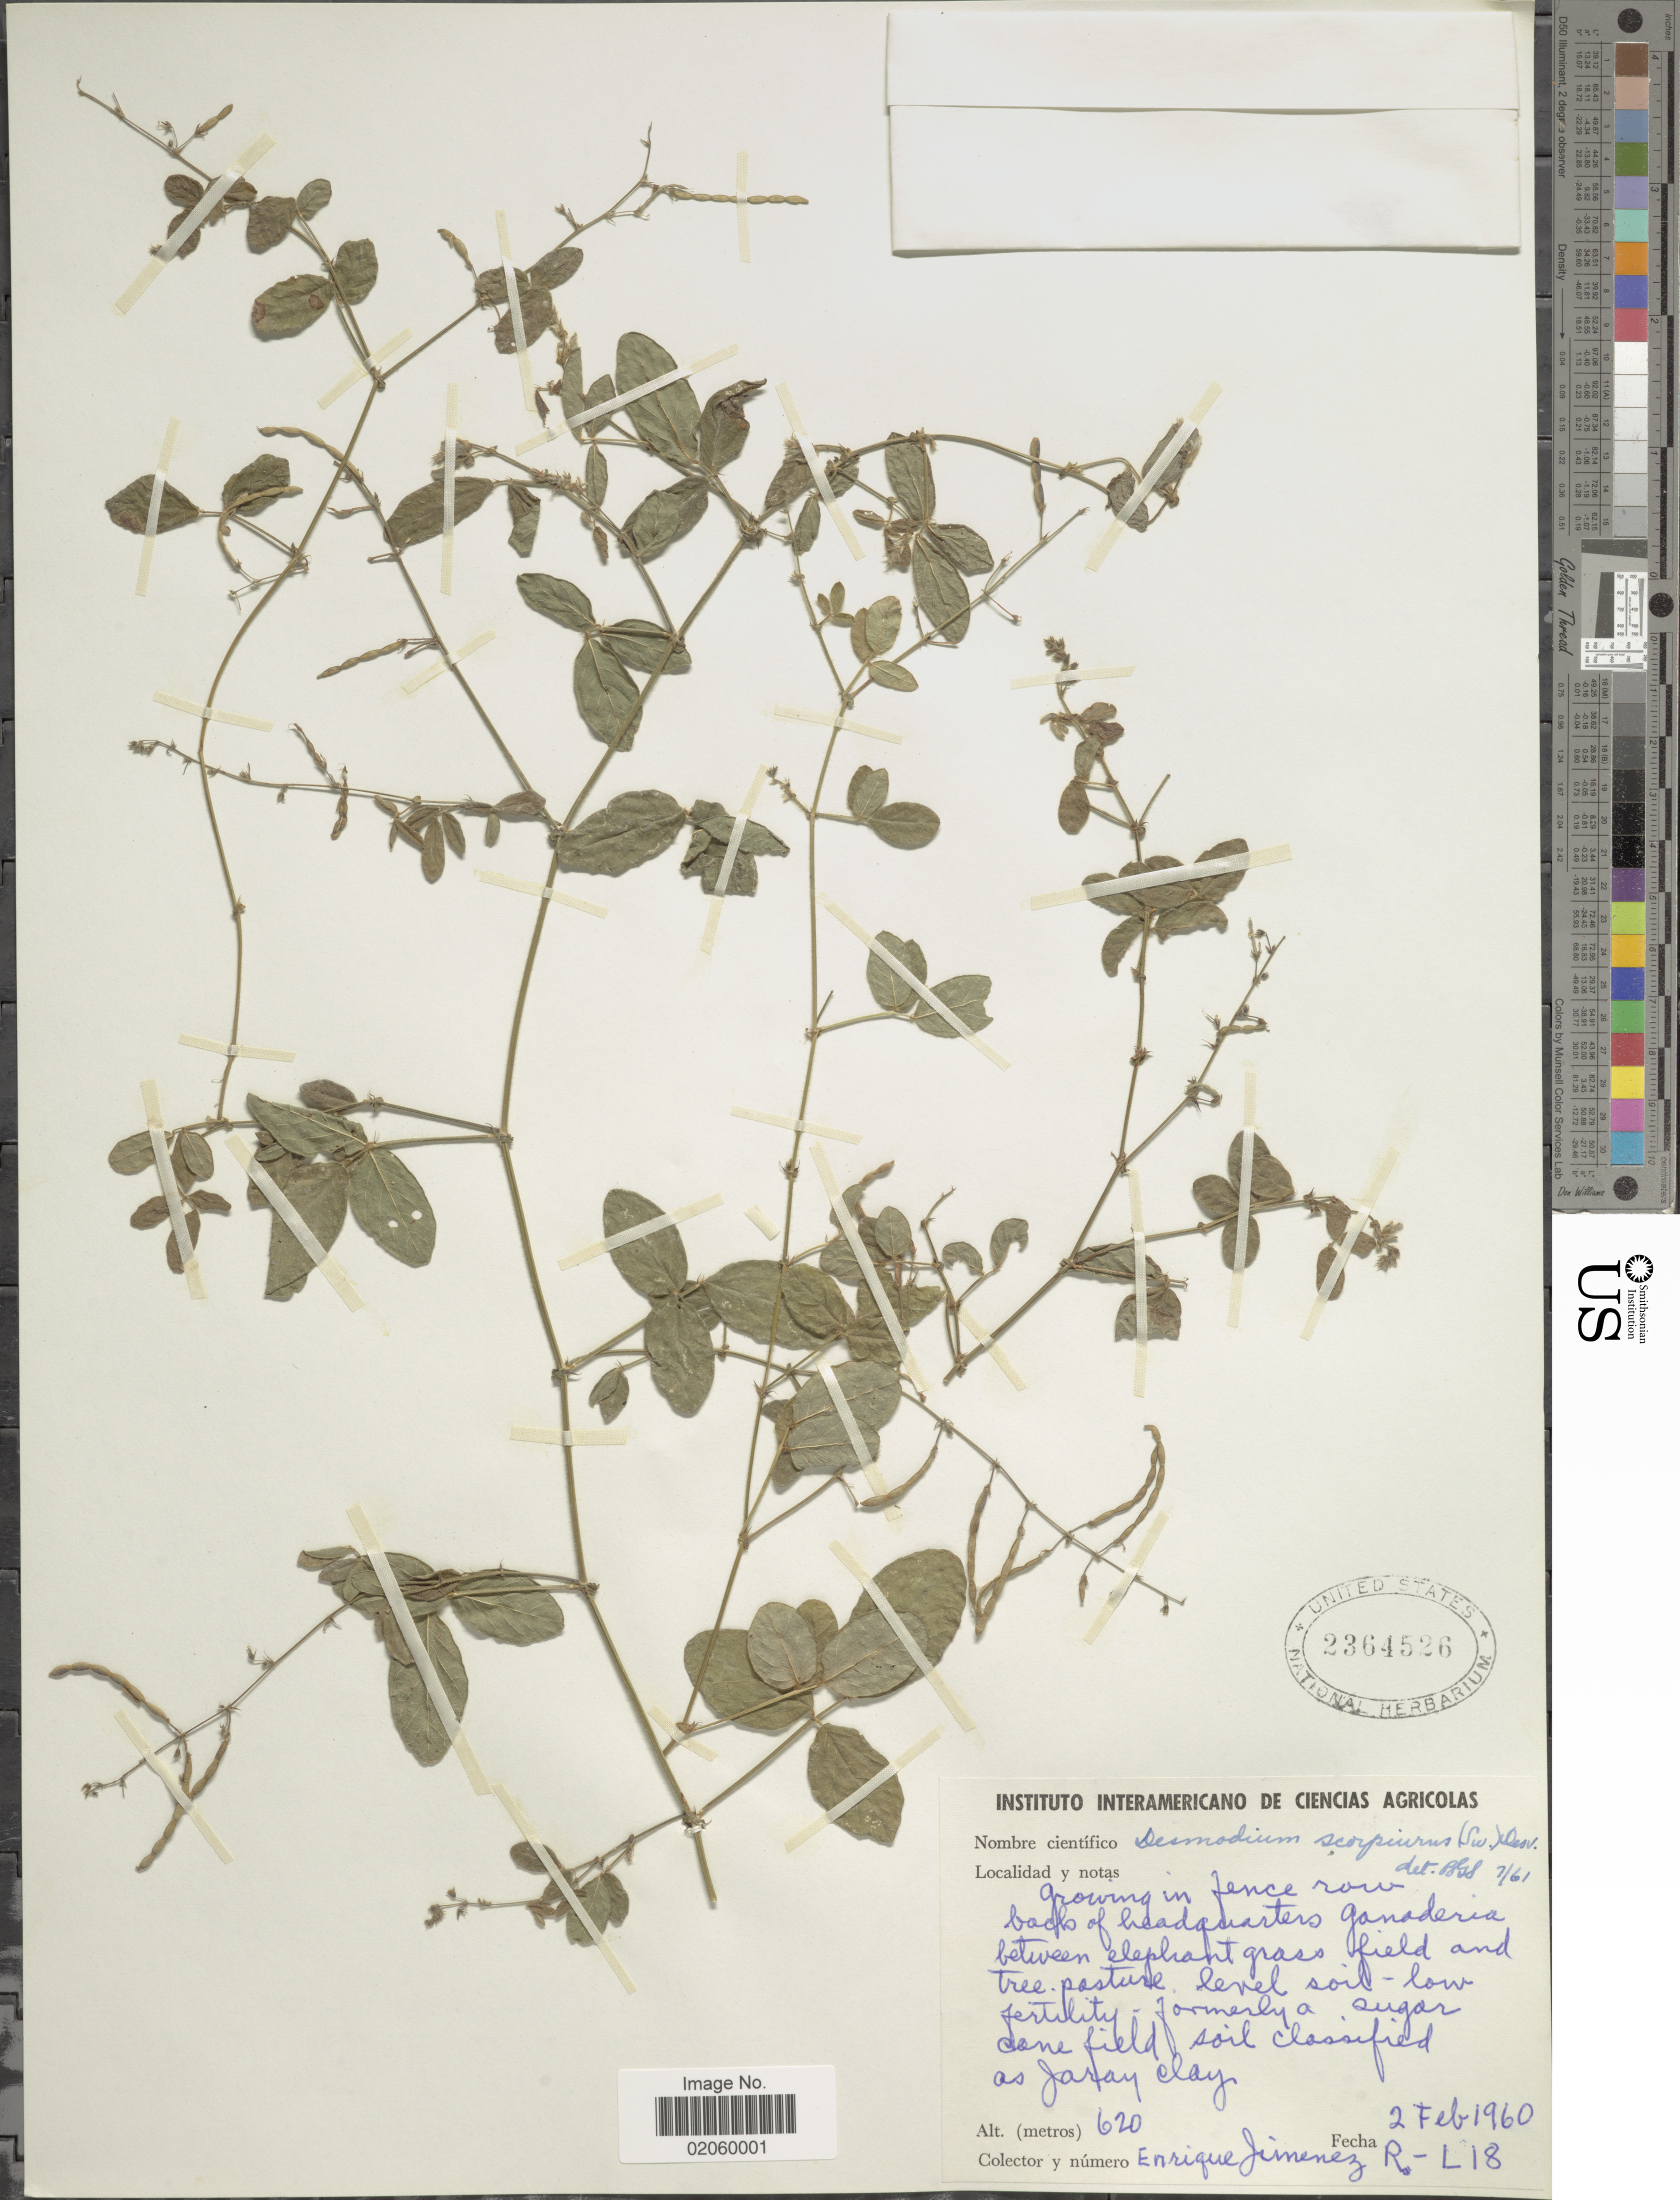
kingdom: Plantae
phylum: Tracheophyta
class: Magnoliopsida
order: Fabales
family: Fabaceae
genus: Desmodium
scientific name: Desmodium scorpiurus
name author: (Sw.) Desv. ex DC.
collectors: E. Jímenez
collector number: R-L 18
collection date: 1960-02-02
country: Costa Rica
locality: Banks of headquarters ganaderia between elephant grass field, Jaray Clay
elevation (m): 620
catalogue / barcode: US 2364526